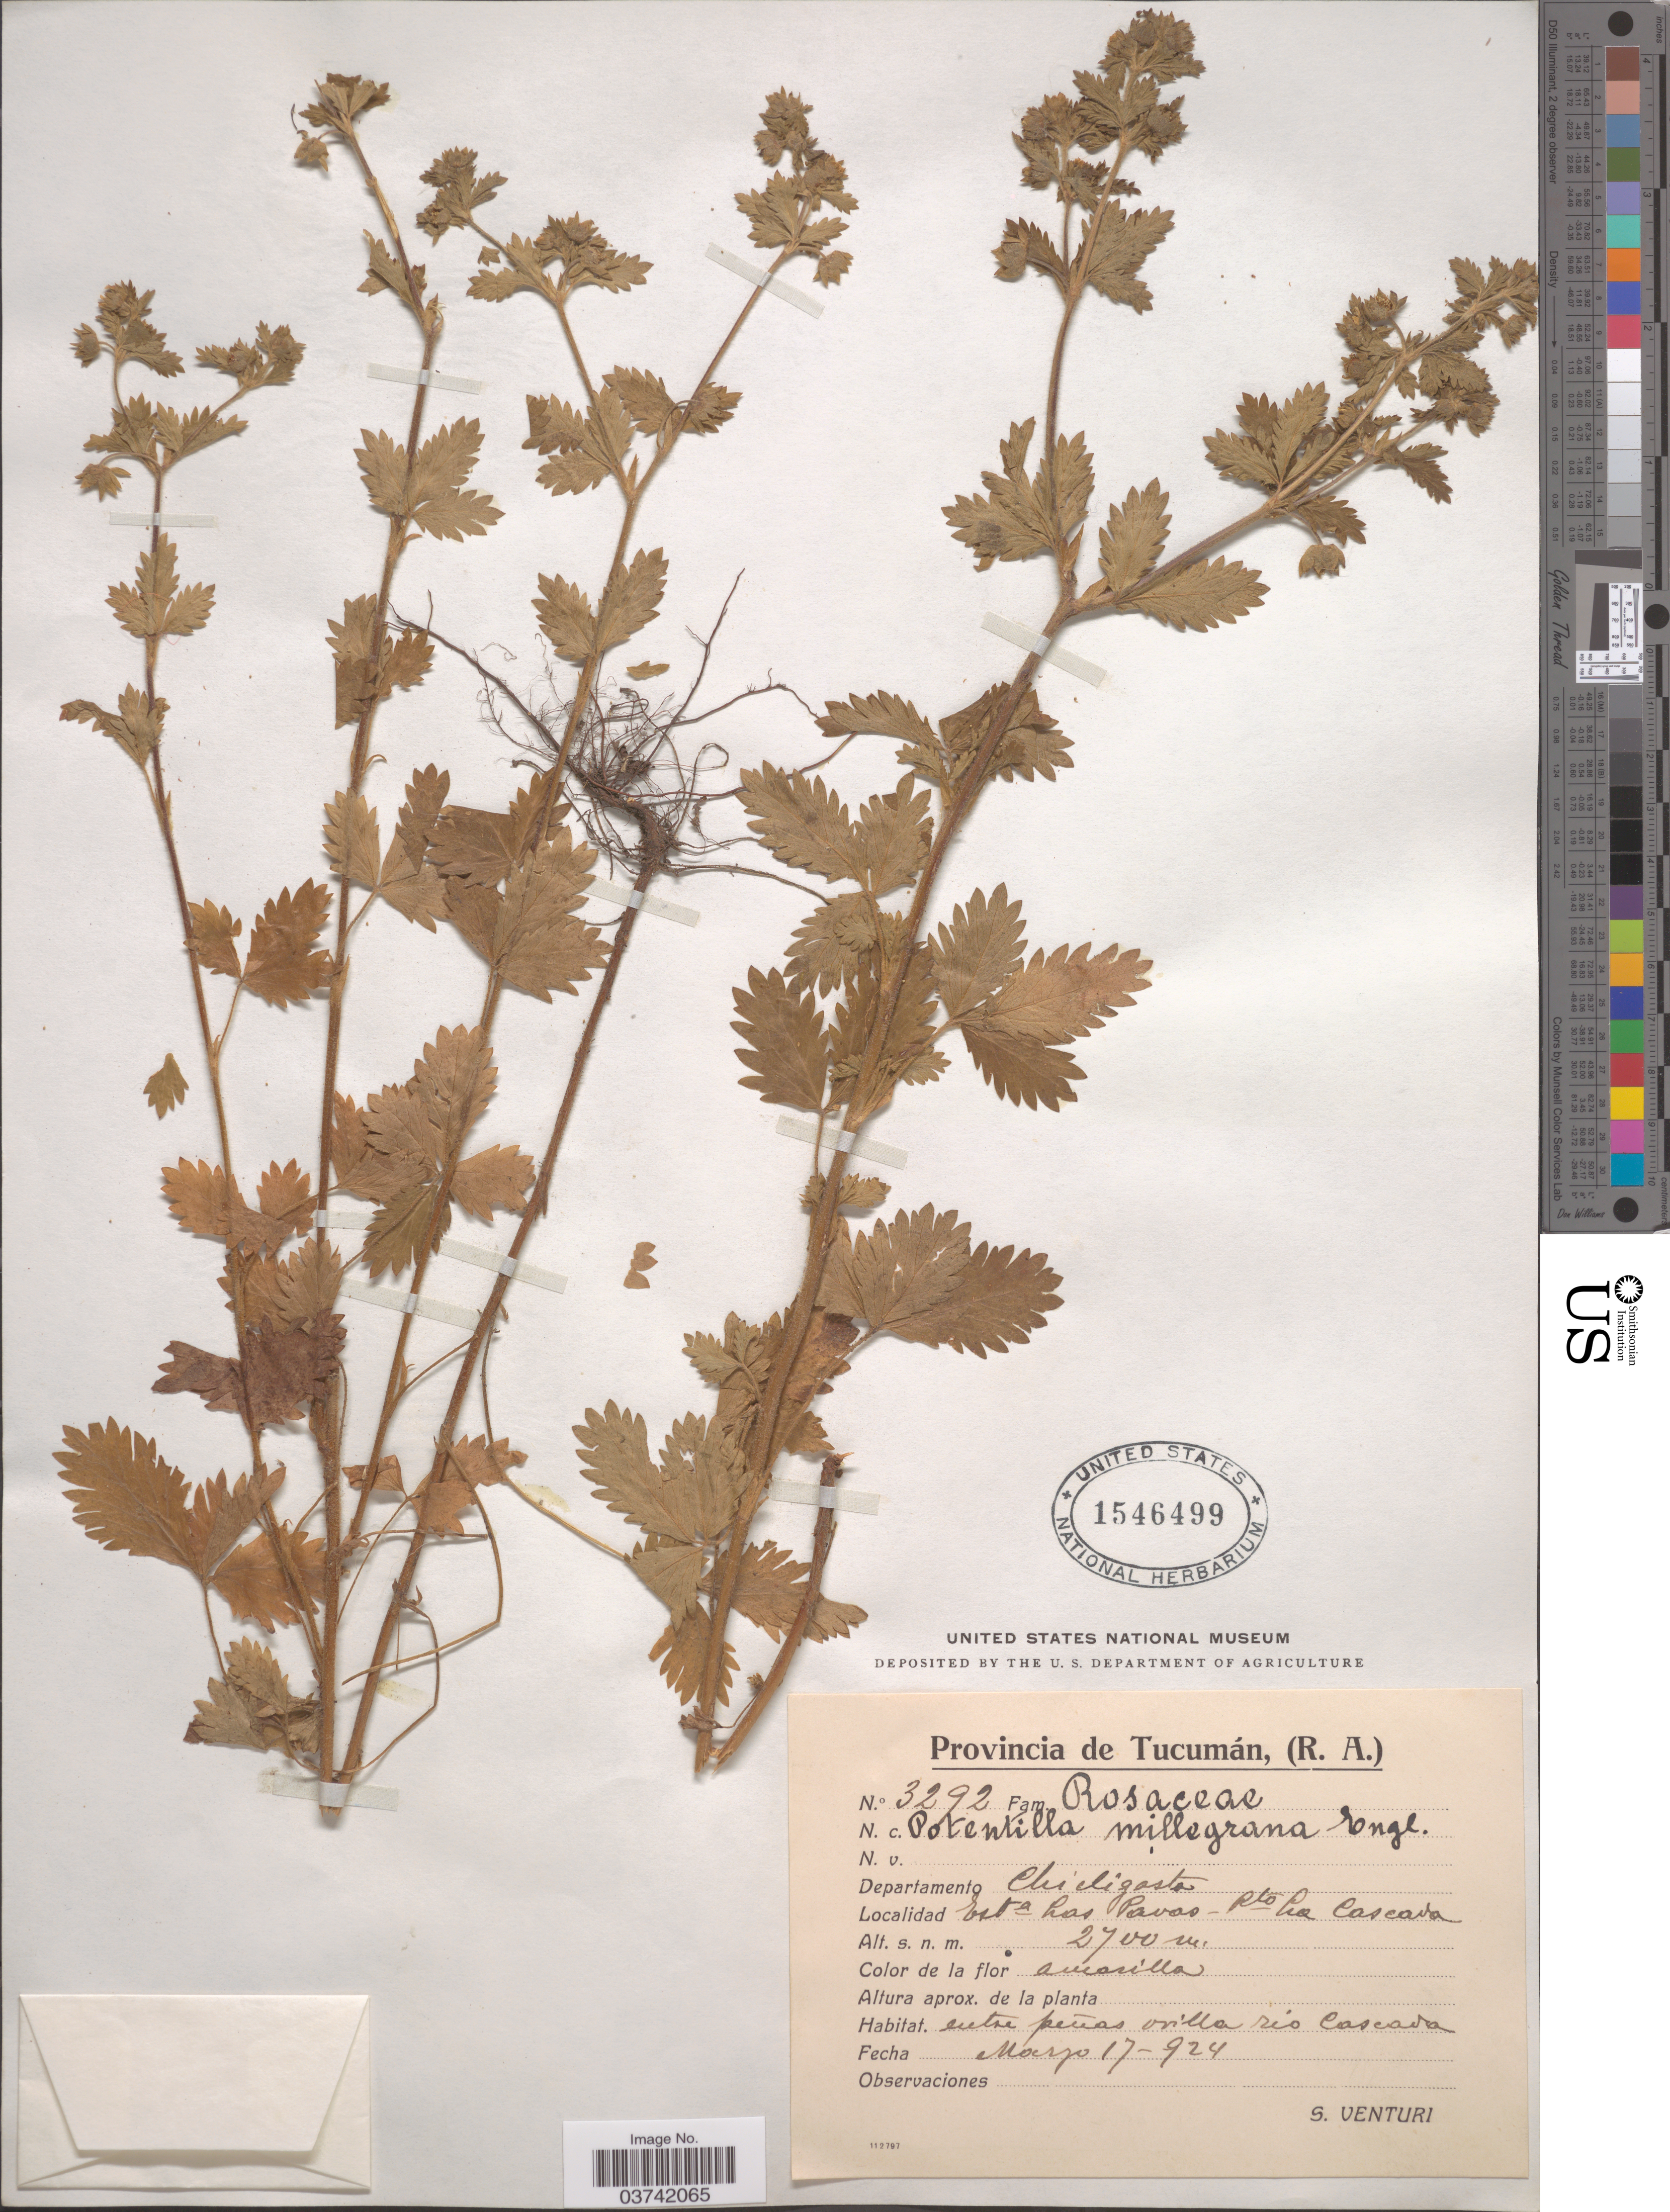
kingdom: Plantae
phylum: Tracheophyta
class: Magnoliopsida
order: Rosales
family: Rosaceae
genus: Potentilla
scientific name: Potentilla millegrana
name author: Engelm. ex Lehm.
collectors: S. Venturi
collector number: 3292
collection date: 1924-03-17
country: Argentina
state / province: Tucuman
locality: Departamento Chicligasta. Esta Las Pavas Pto La Cascava.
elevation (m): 2700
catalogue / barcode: US 1546499